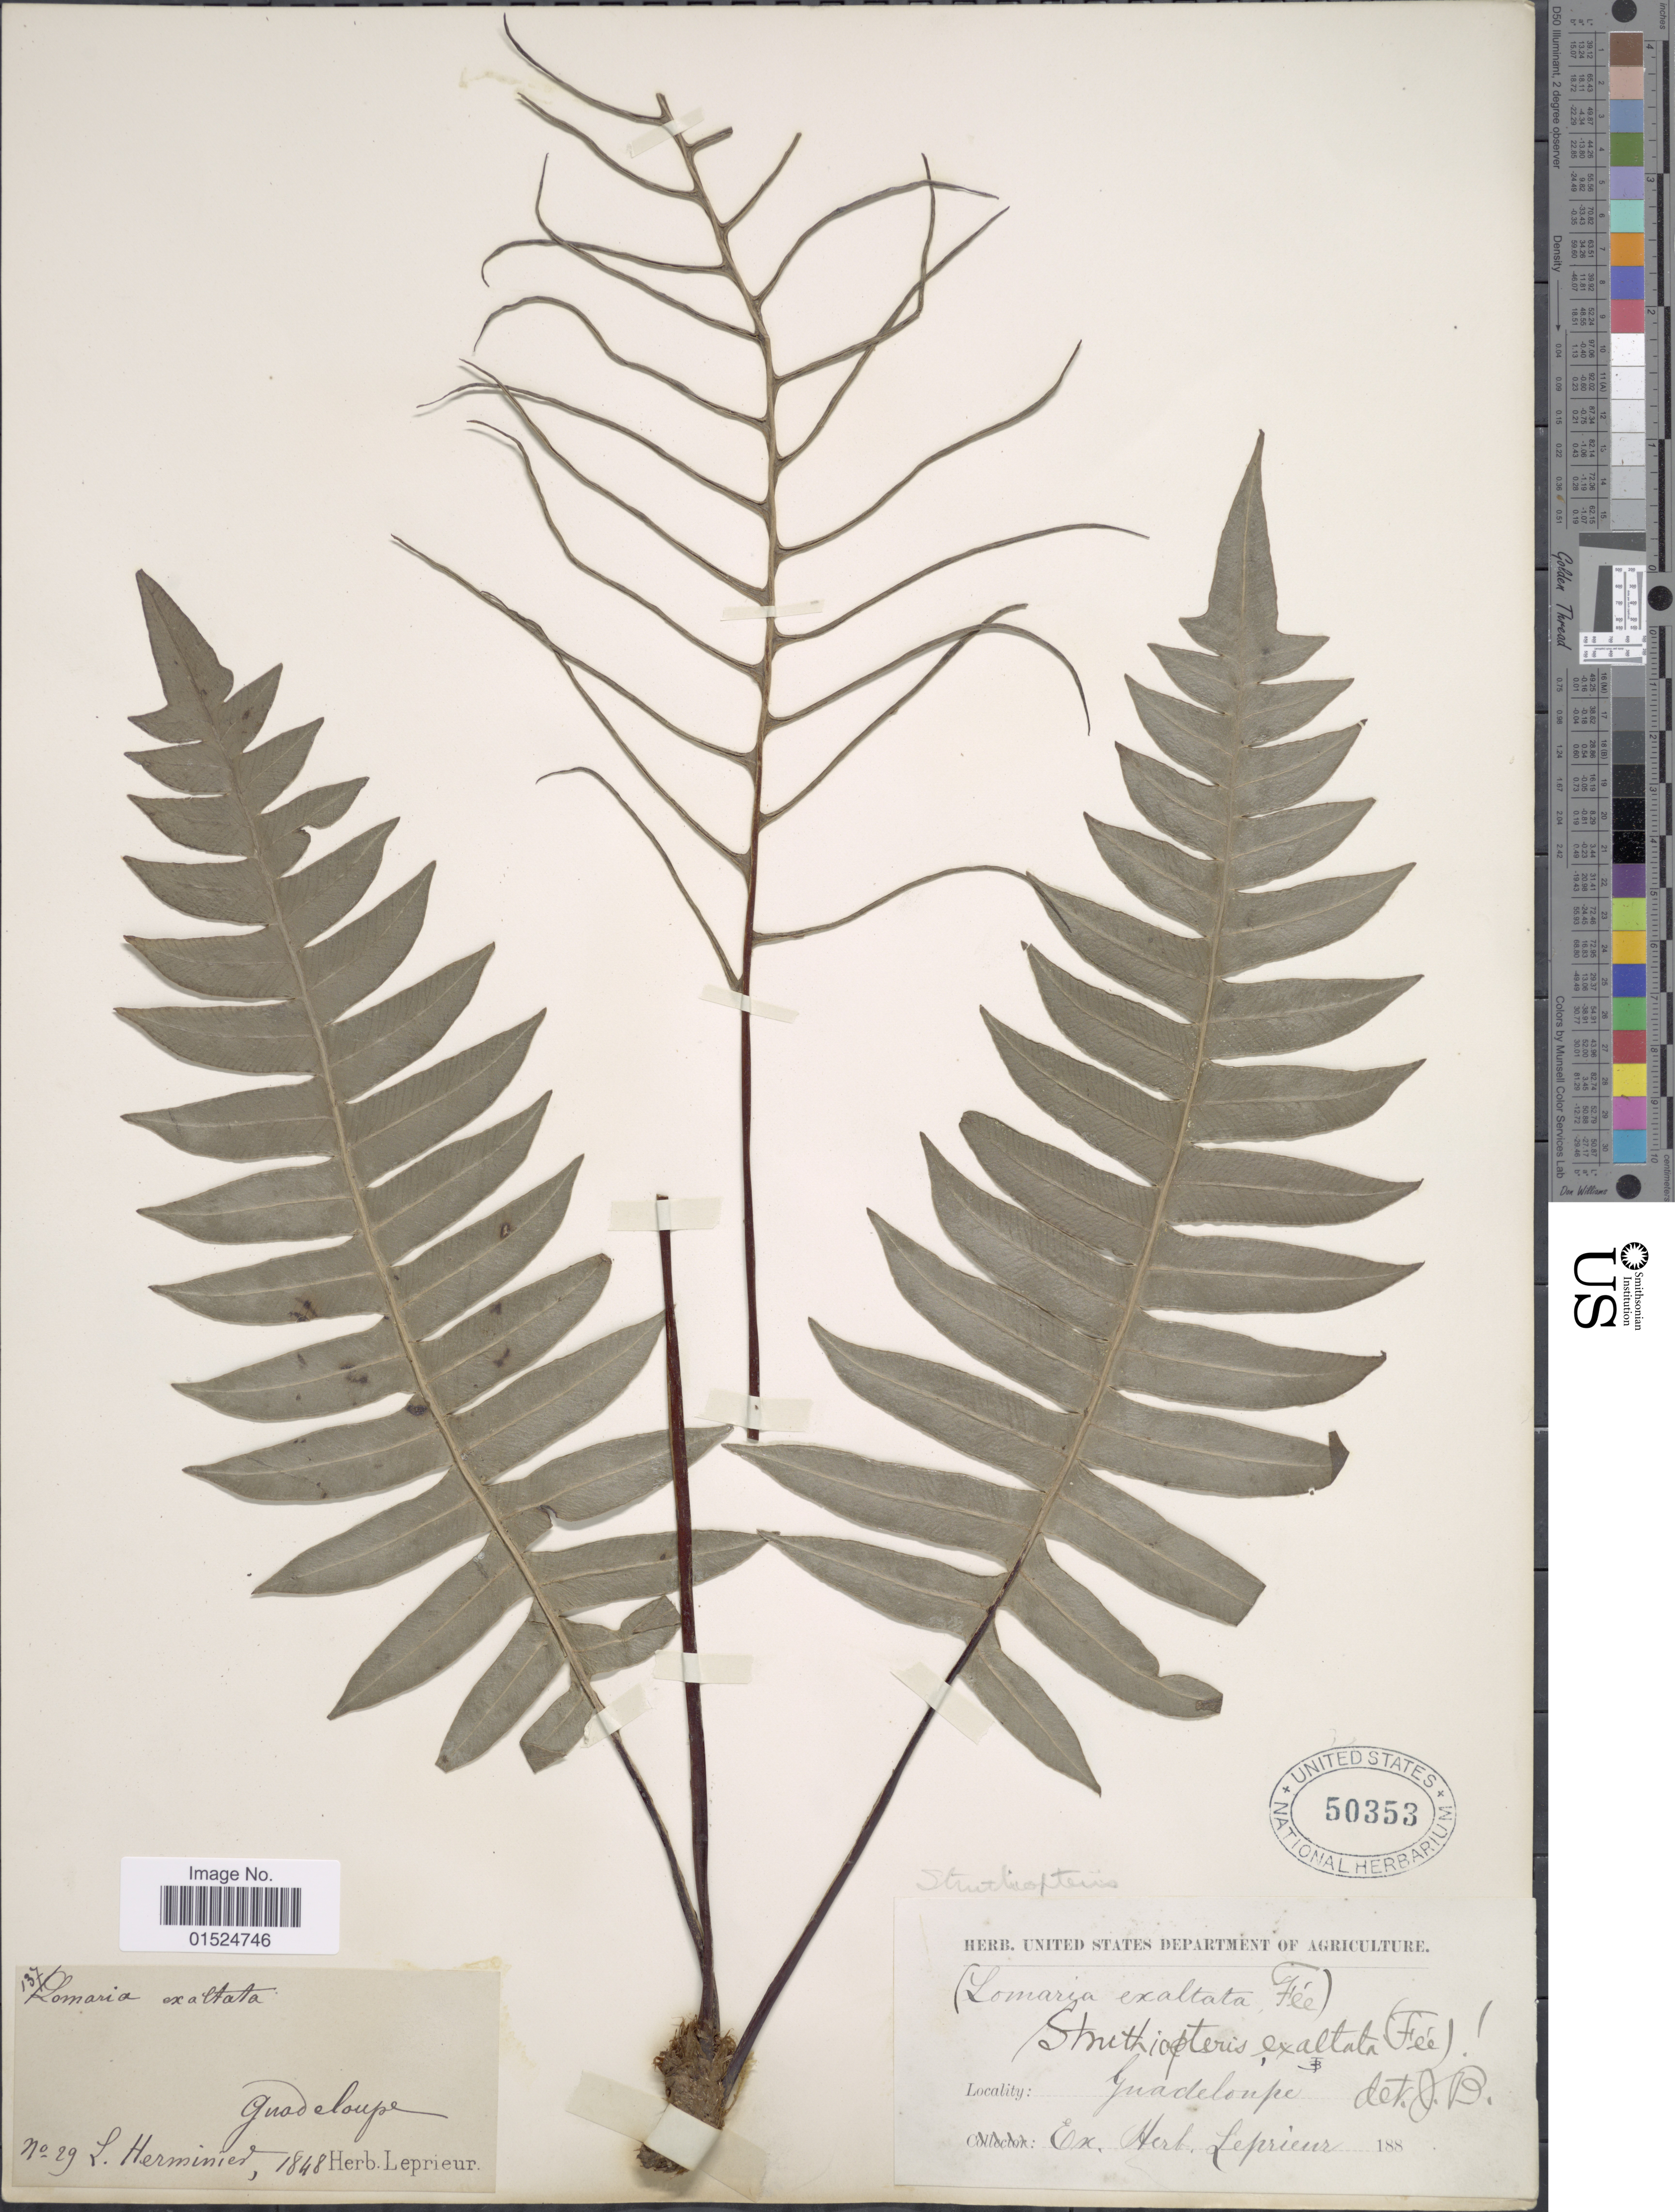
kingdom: Plantae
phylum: Tracheophyta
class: Polypodiopsida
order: Polypodiales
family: Blechnaceae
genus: Blechnum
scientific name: Blechnum exaltatum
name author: (Fée) Duek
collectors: -. L'Herminier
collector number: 29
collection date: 1848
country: Guadeloupe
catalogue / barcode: US 50353